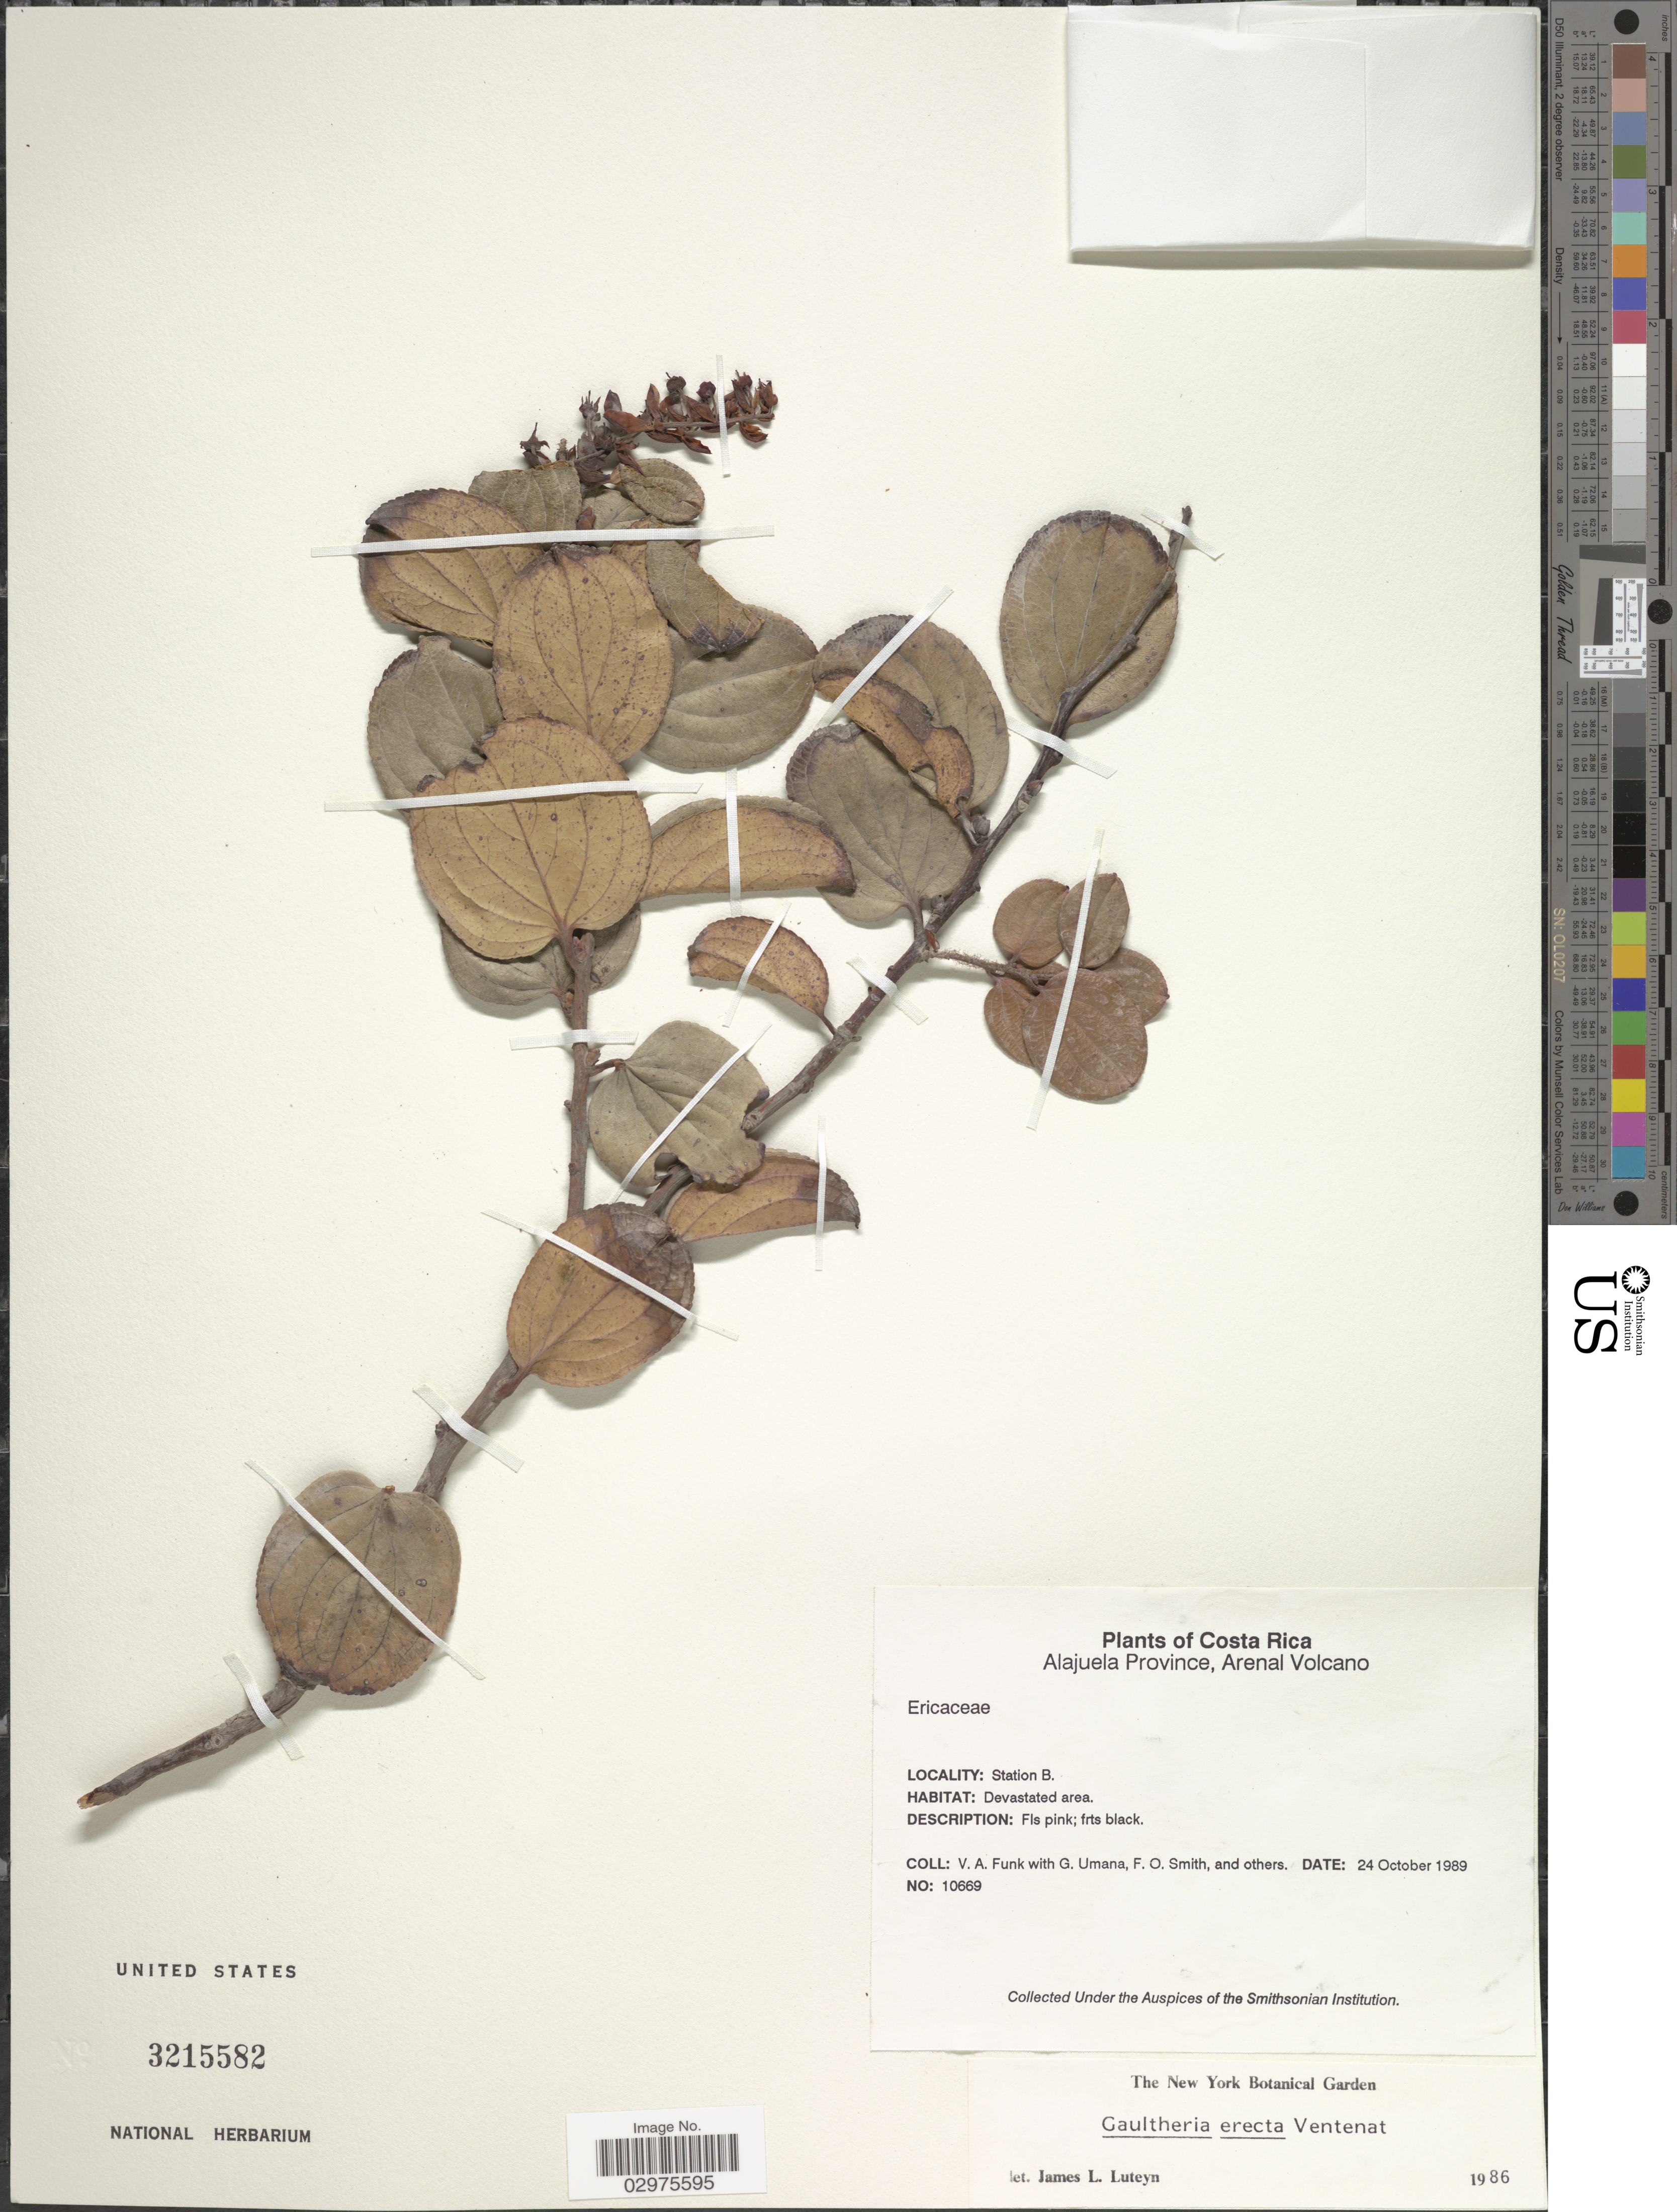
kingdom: Plantae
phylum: Tracheophyta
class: Magnoliopsida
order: Ericales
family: Ericaceae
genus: Gaultheria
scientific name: Gaultheria erecta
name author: Vent.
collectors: V. Funk, G. Umana, F. Smith & et al.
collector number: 10669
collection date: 1989-10-24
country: Costa Rica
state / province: Alajuela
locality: Arenal Volcano. Station B.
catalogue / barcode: US 3215582